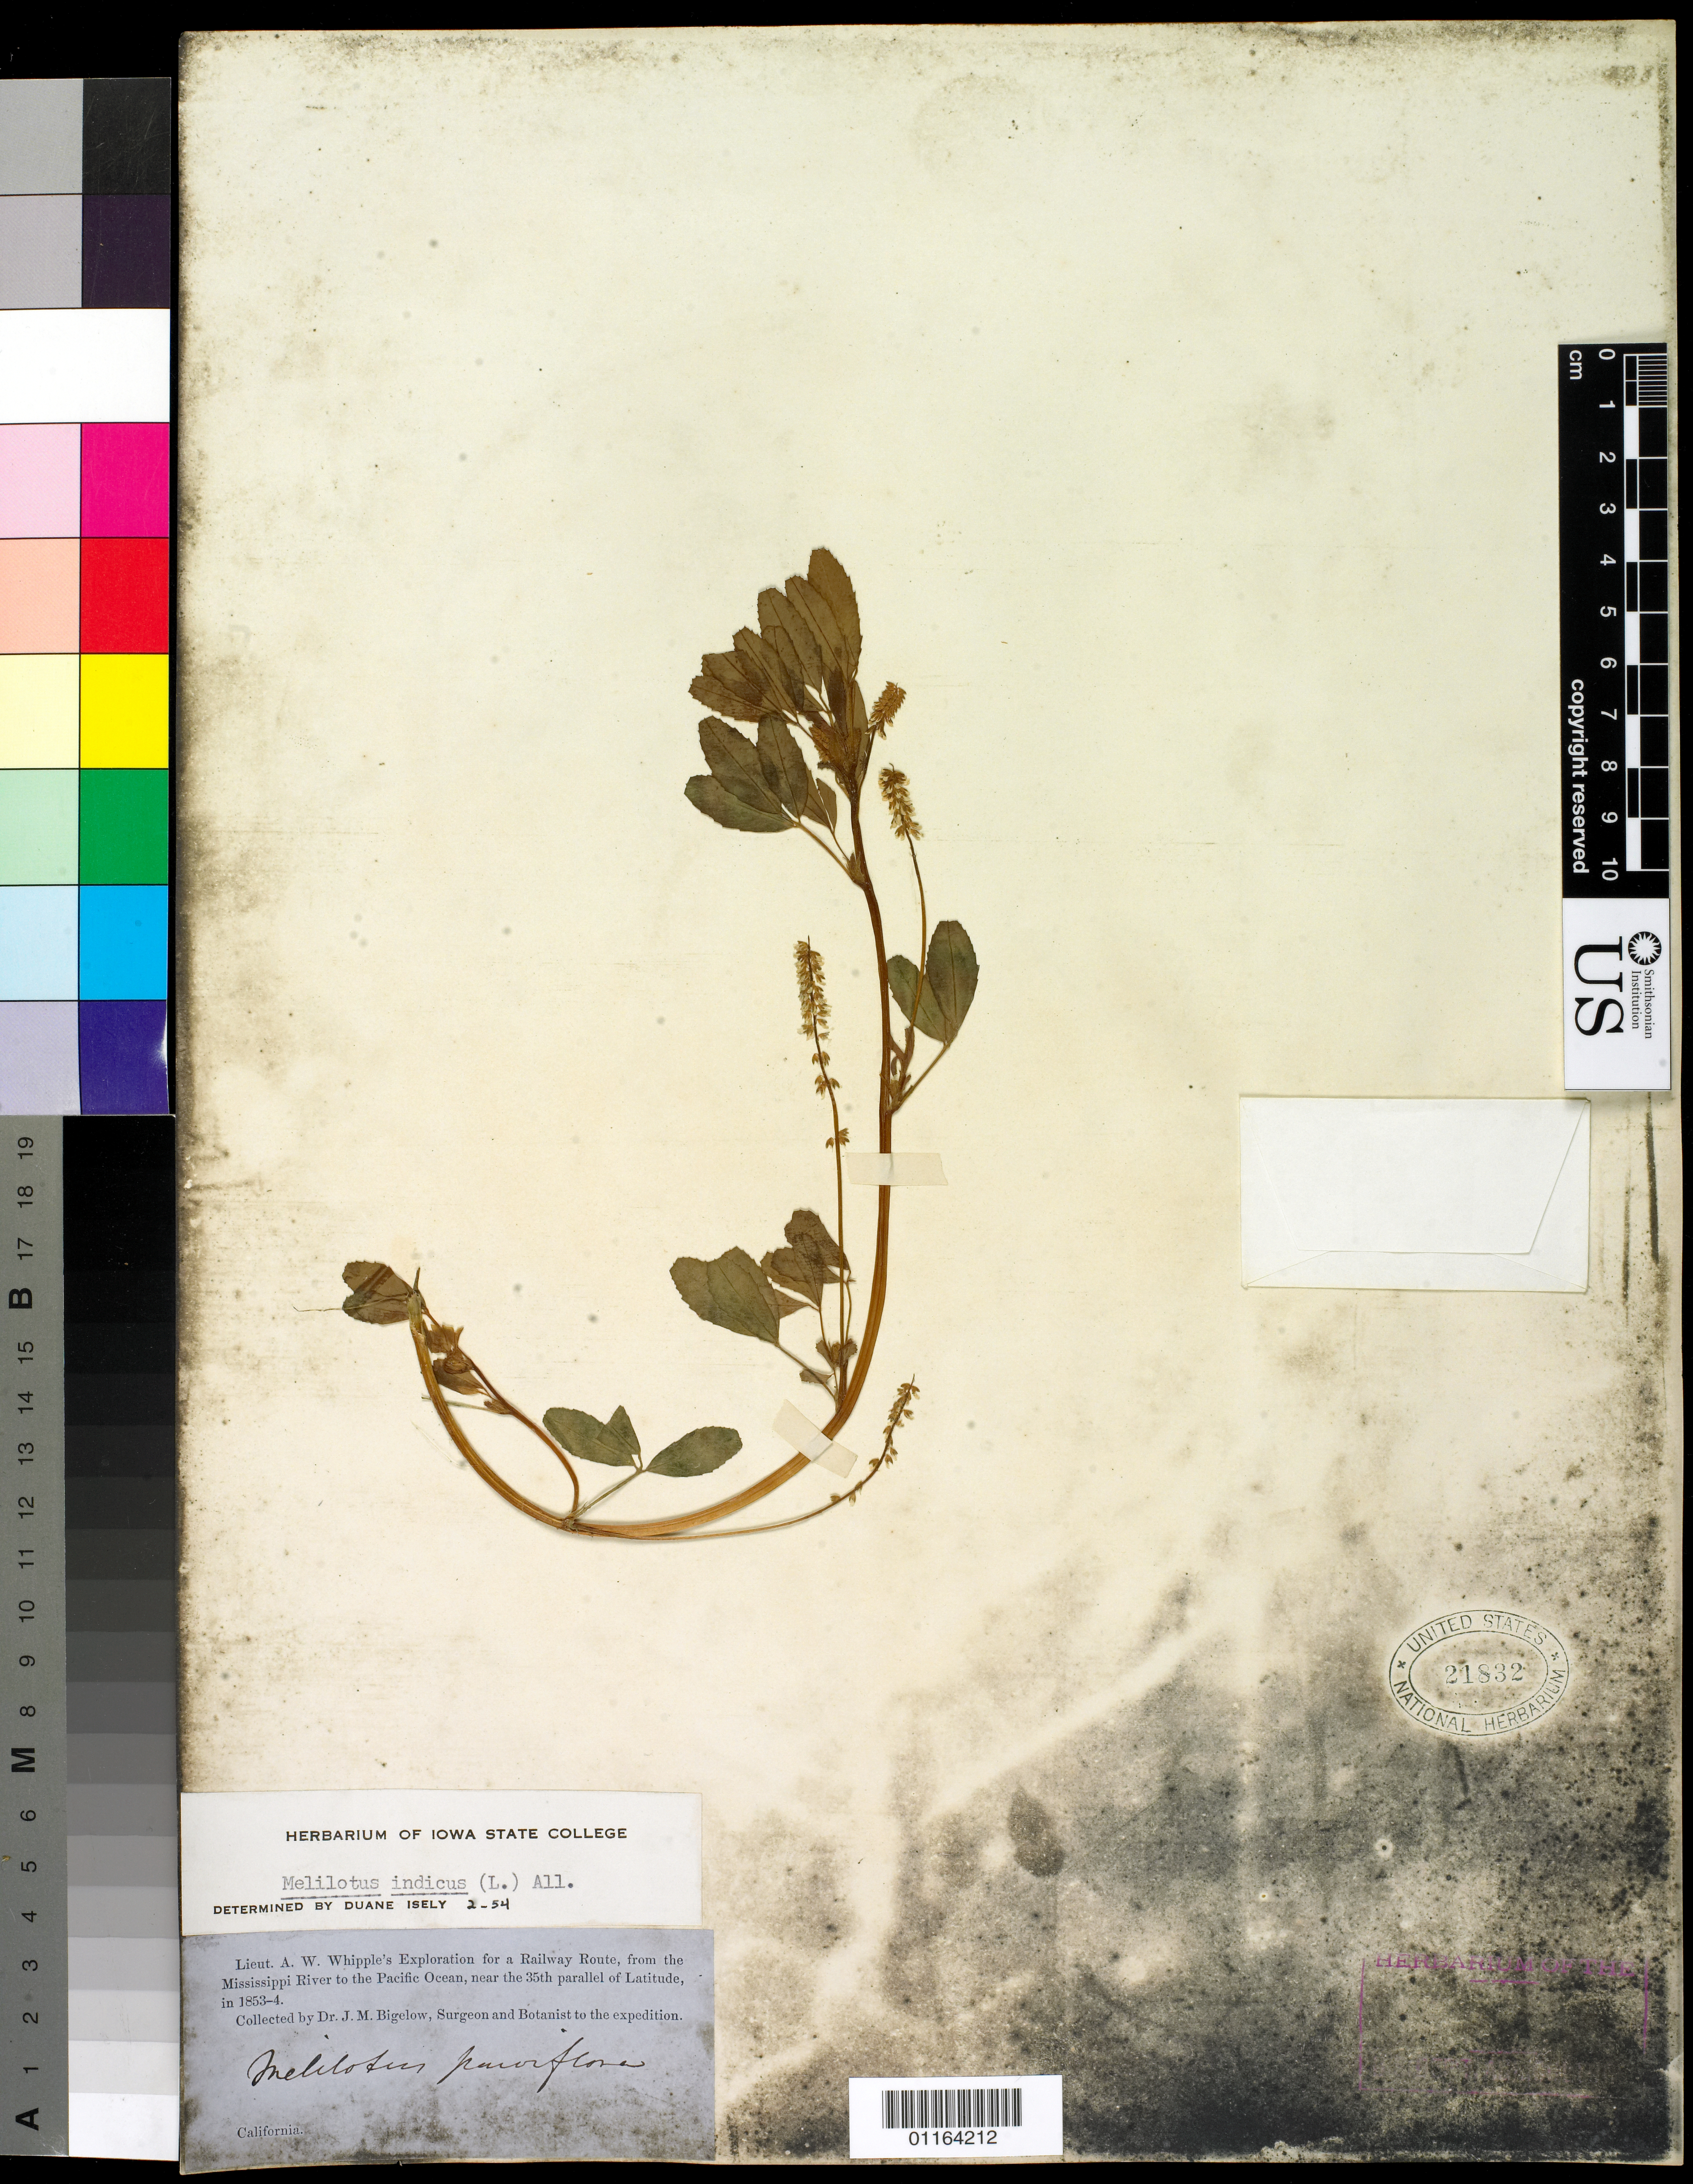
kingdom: Plantae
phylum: Tracheophyta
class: Magnoliopsida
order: Fabales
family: Fabaceae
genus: Melilotus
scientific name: Melilotus indicus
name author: (L.) All.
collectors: J. M. Bigelow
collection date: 1853/1854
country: United States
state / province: California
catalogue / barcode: US 21832